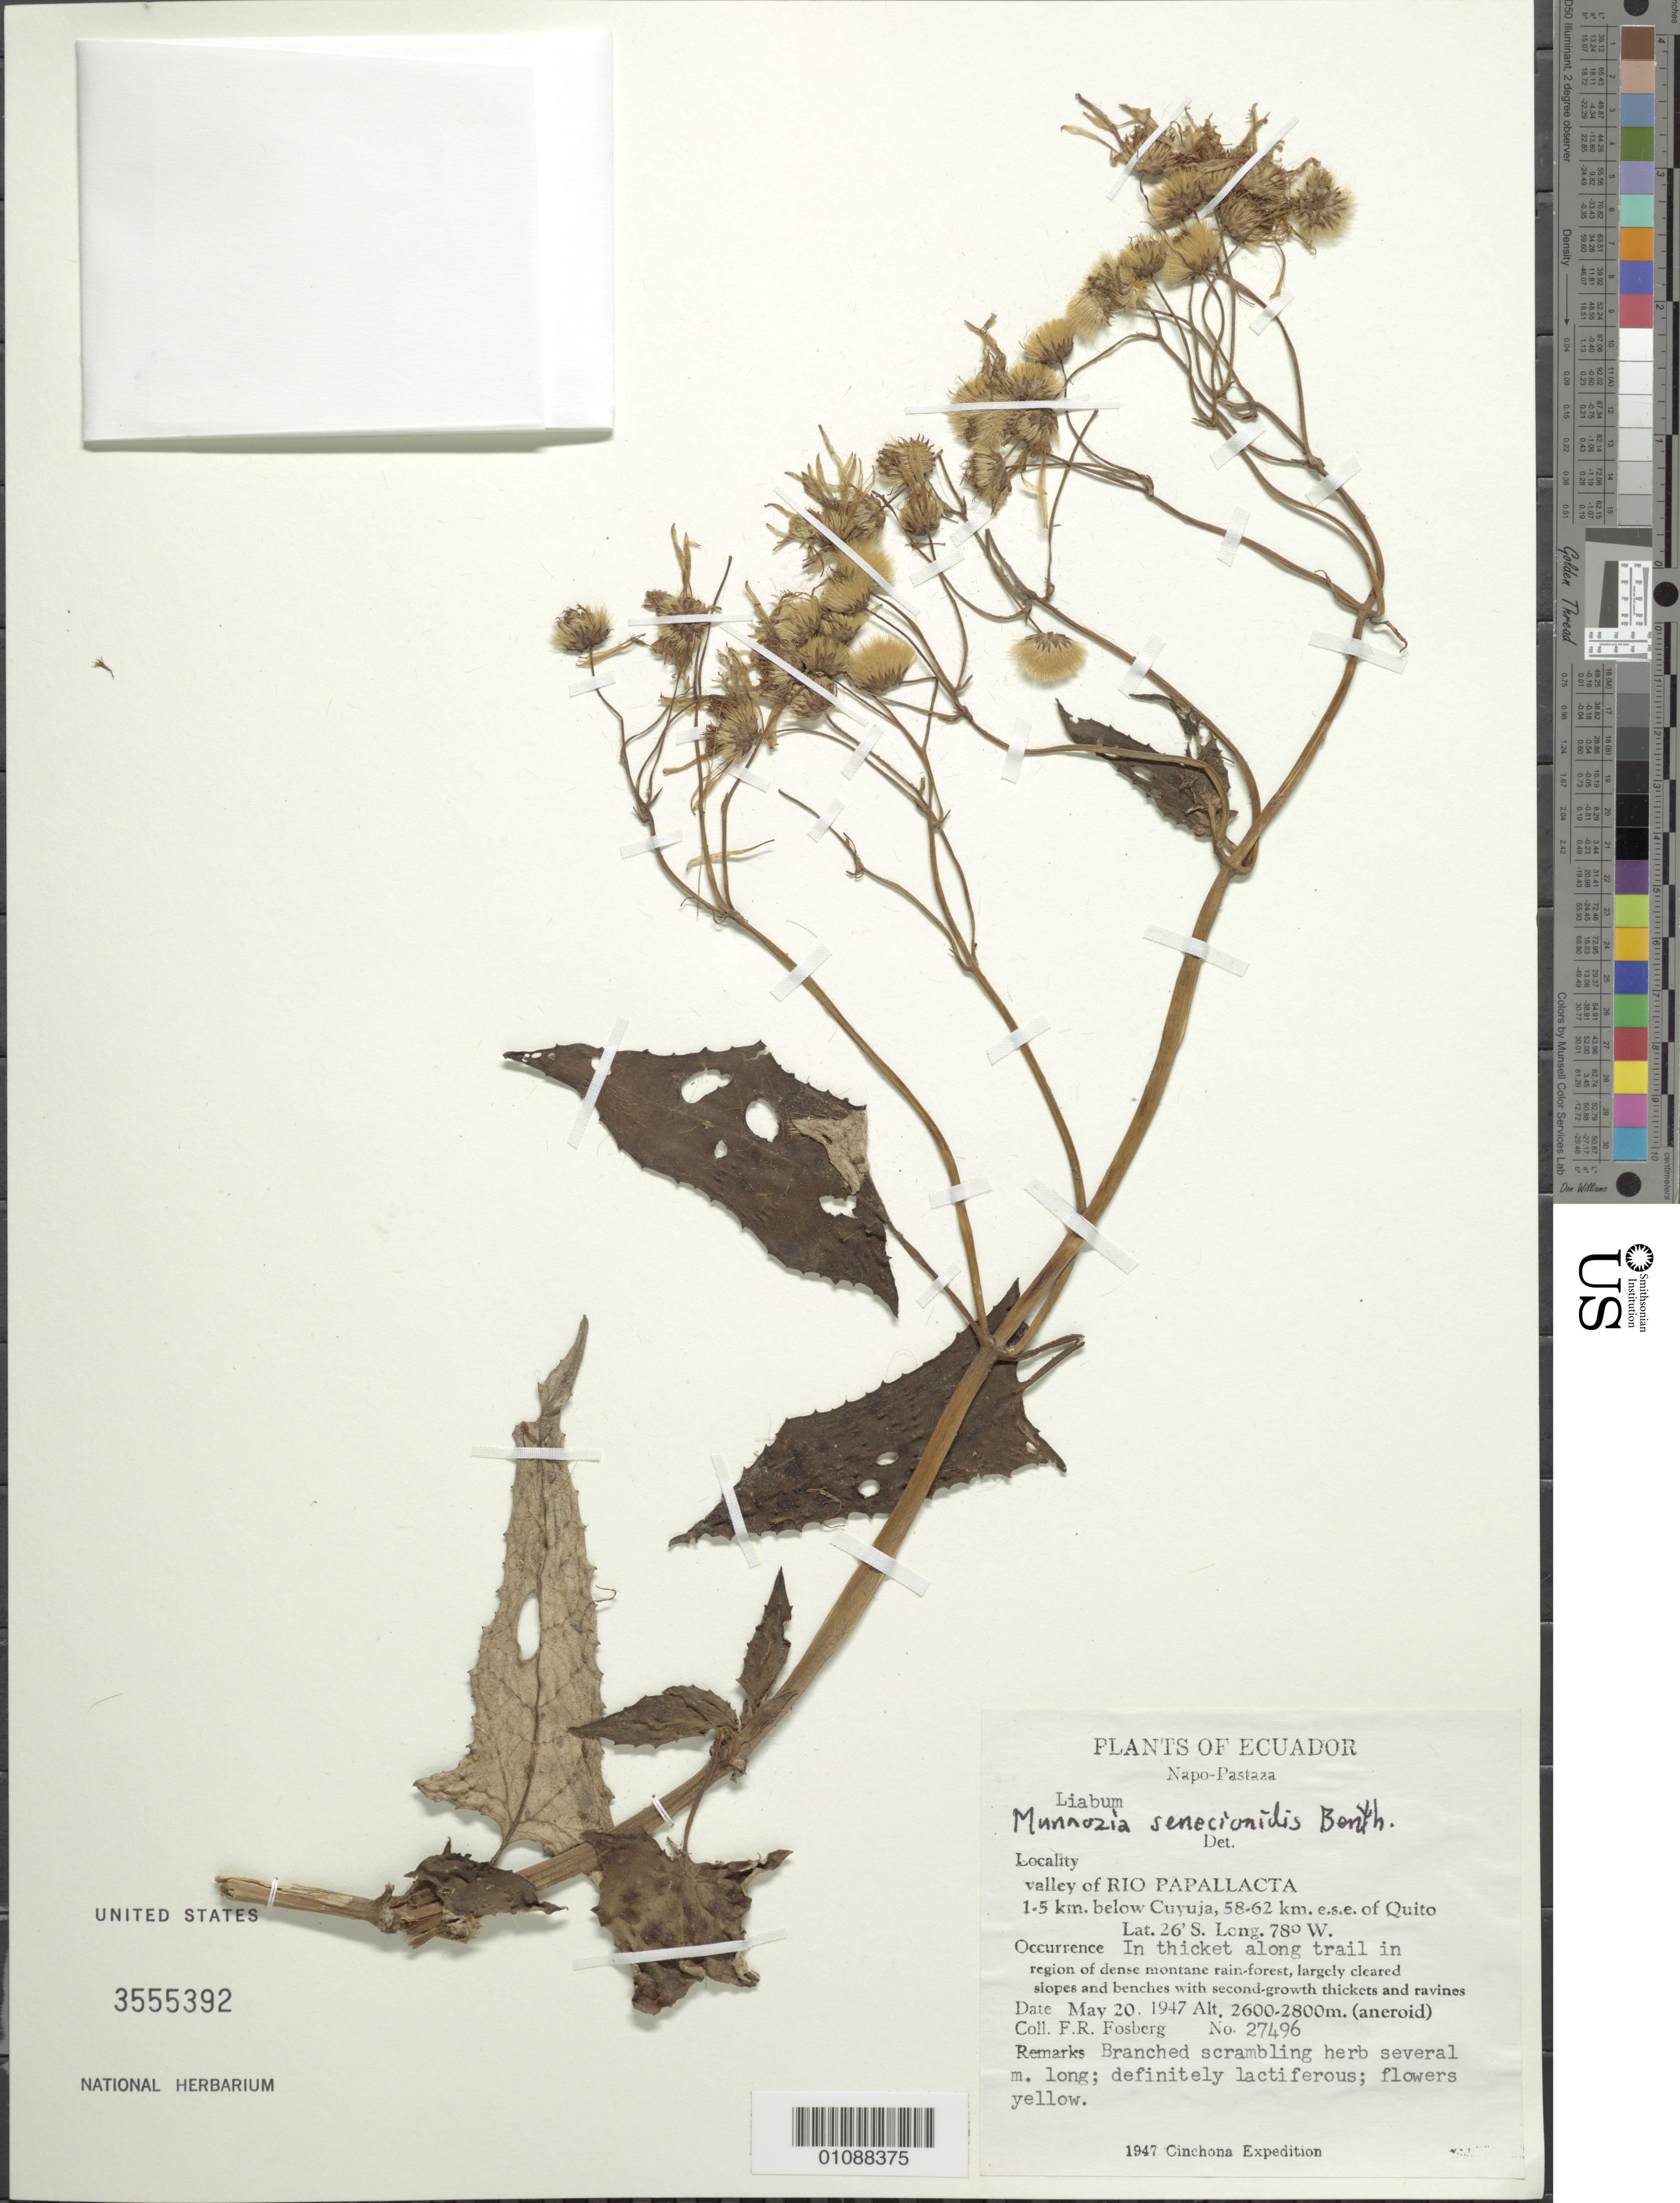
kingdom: Plantae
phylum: Tracheophyta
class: Magnoliopsida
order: Asterales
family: Asteraceae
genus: Munnozia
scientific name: Munnozia senecionidis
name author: Benth.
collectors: F. R. Fosberg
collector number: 27496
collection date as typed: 20 May 1947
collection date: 1947-05-20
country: Ecuador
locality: Rio Papallacta valley, 1-5km below Cuyuja, 58-62km ESE of Quito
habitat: Thicket along trail in region of dense montane rainforest, largely cleared slopes and benches with second-growth thickets and ravines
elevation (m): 2600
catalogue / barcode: US 3555392